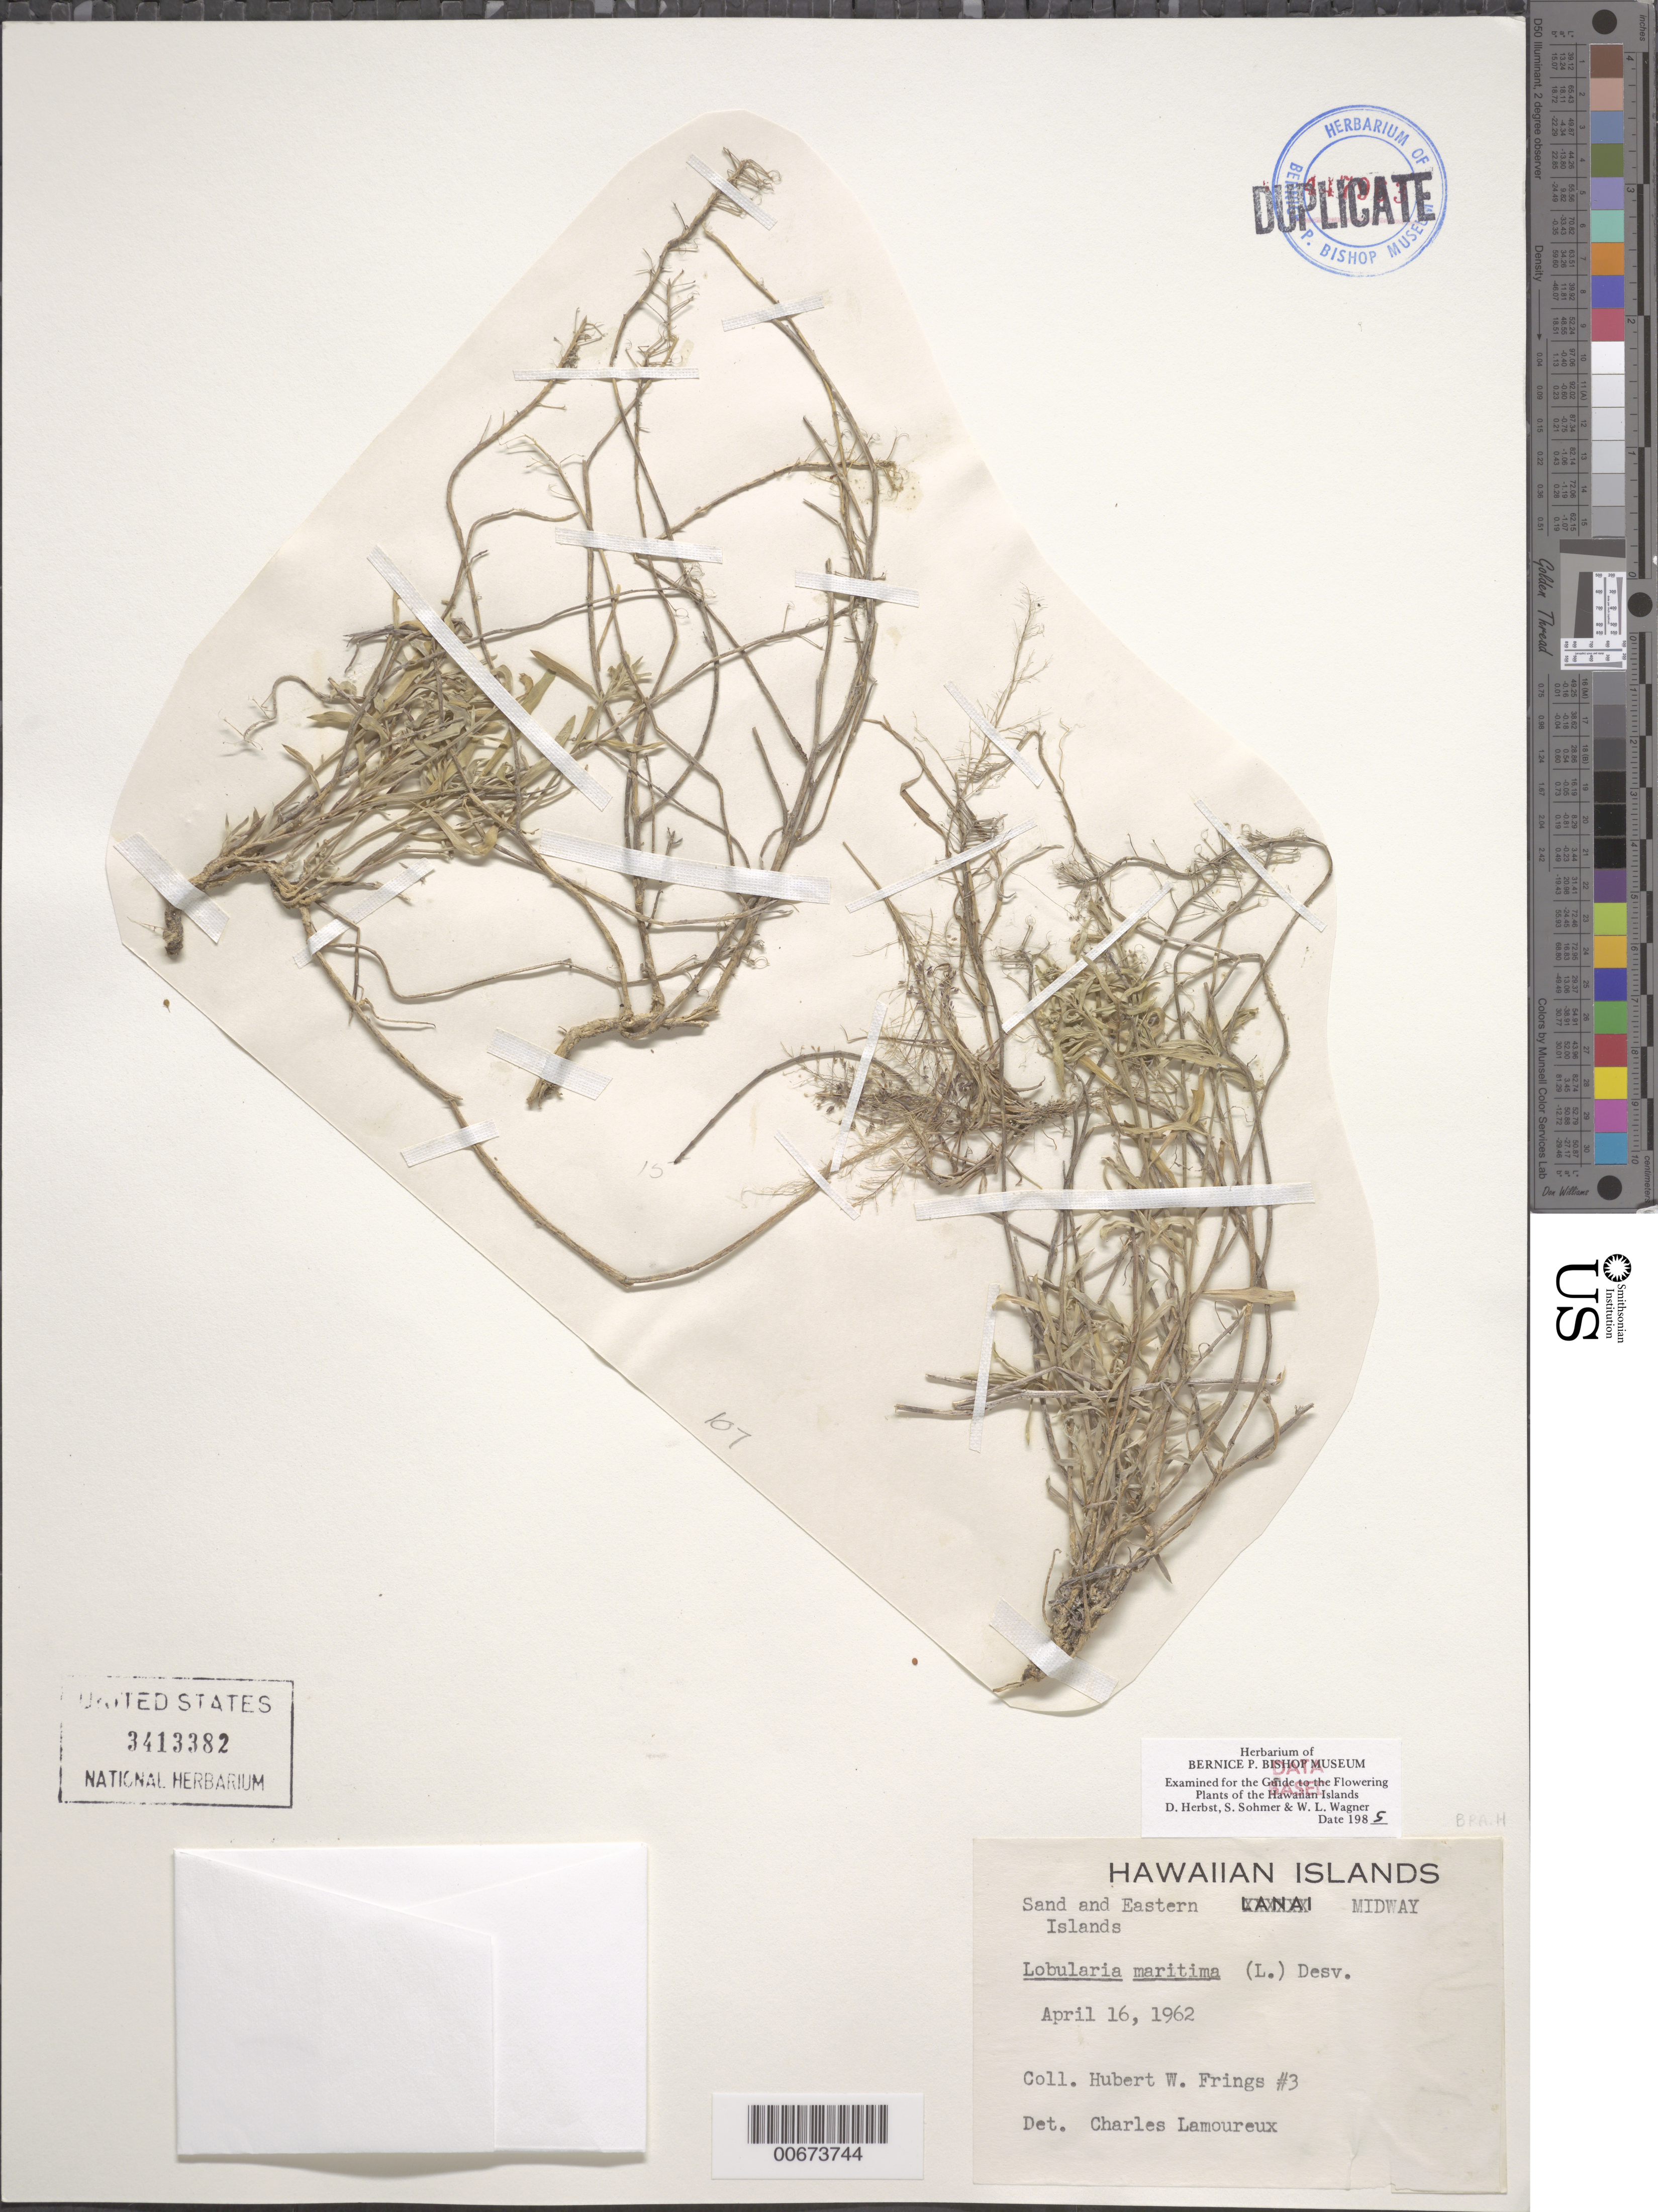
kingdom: Plantae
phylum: Tracheophyta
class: Magnoliopsida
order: Brassicales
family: Brassicaceae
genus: Lobularia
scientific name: Lobularia maritima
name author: (L.) Desv.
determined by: Lamoureux, C.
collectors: H. Frings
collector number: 3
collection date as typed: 16 Apr 1962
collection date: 1962-04-16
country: U.S. Administered Pacific Islands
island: Midway Atoll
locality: Sand and Eastern Islets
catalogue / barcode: US 3413382